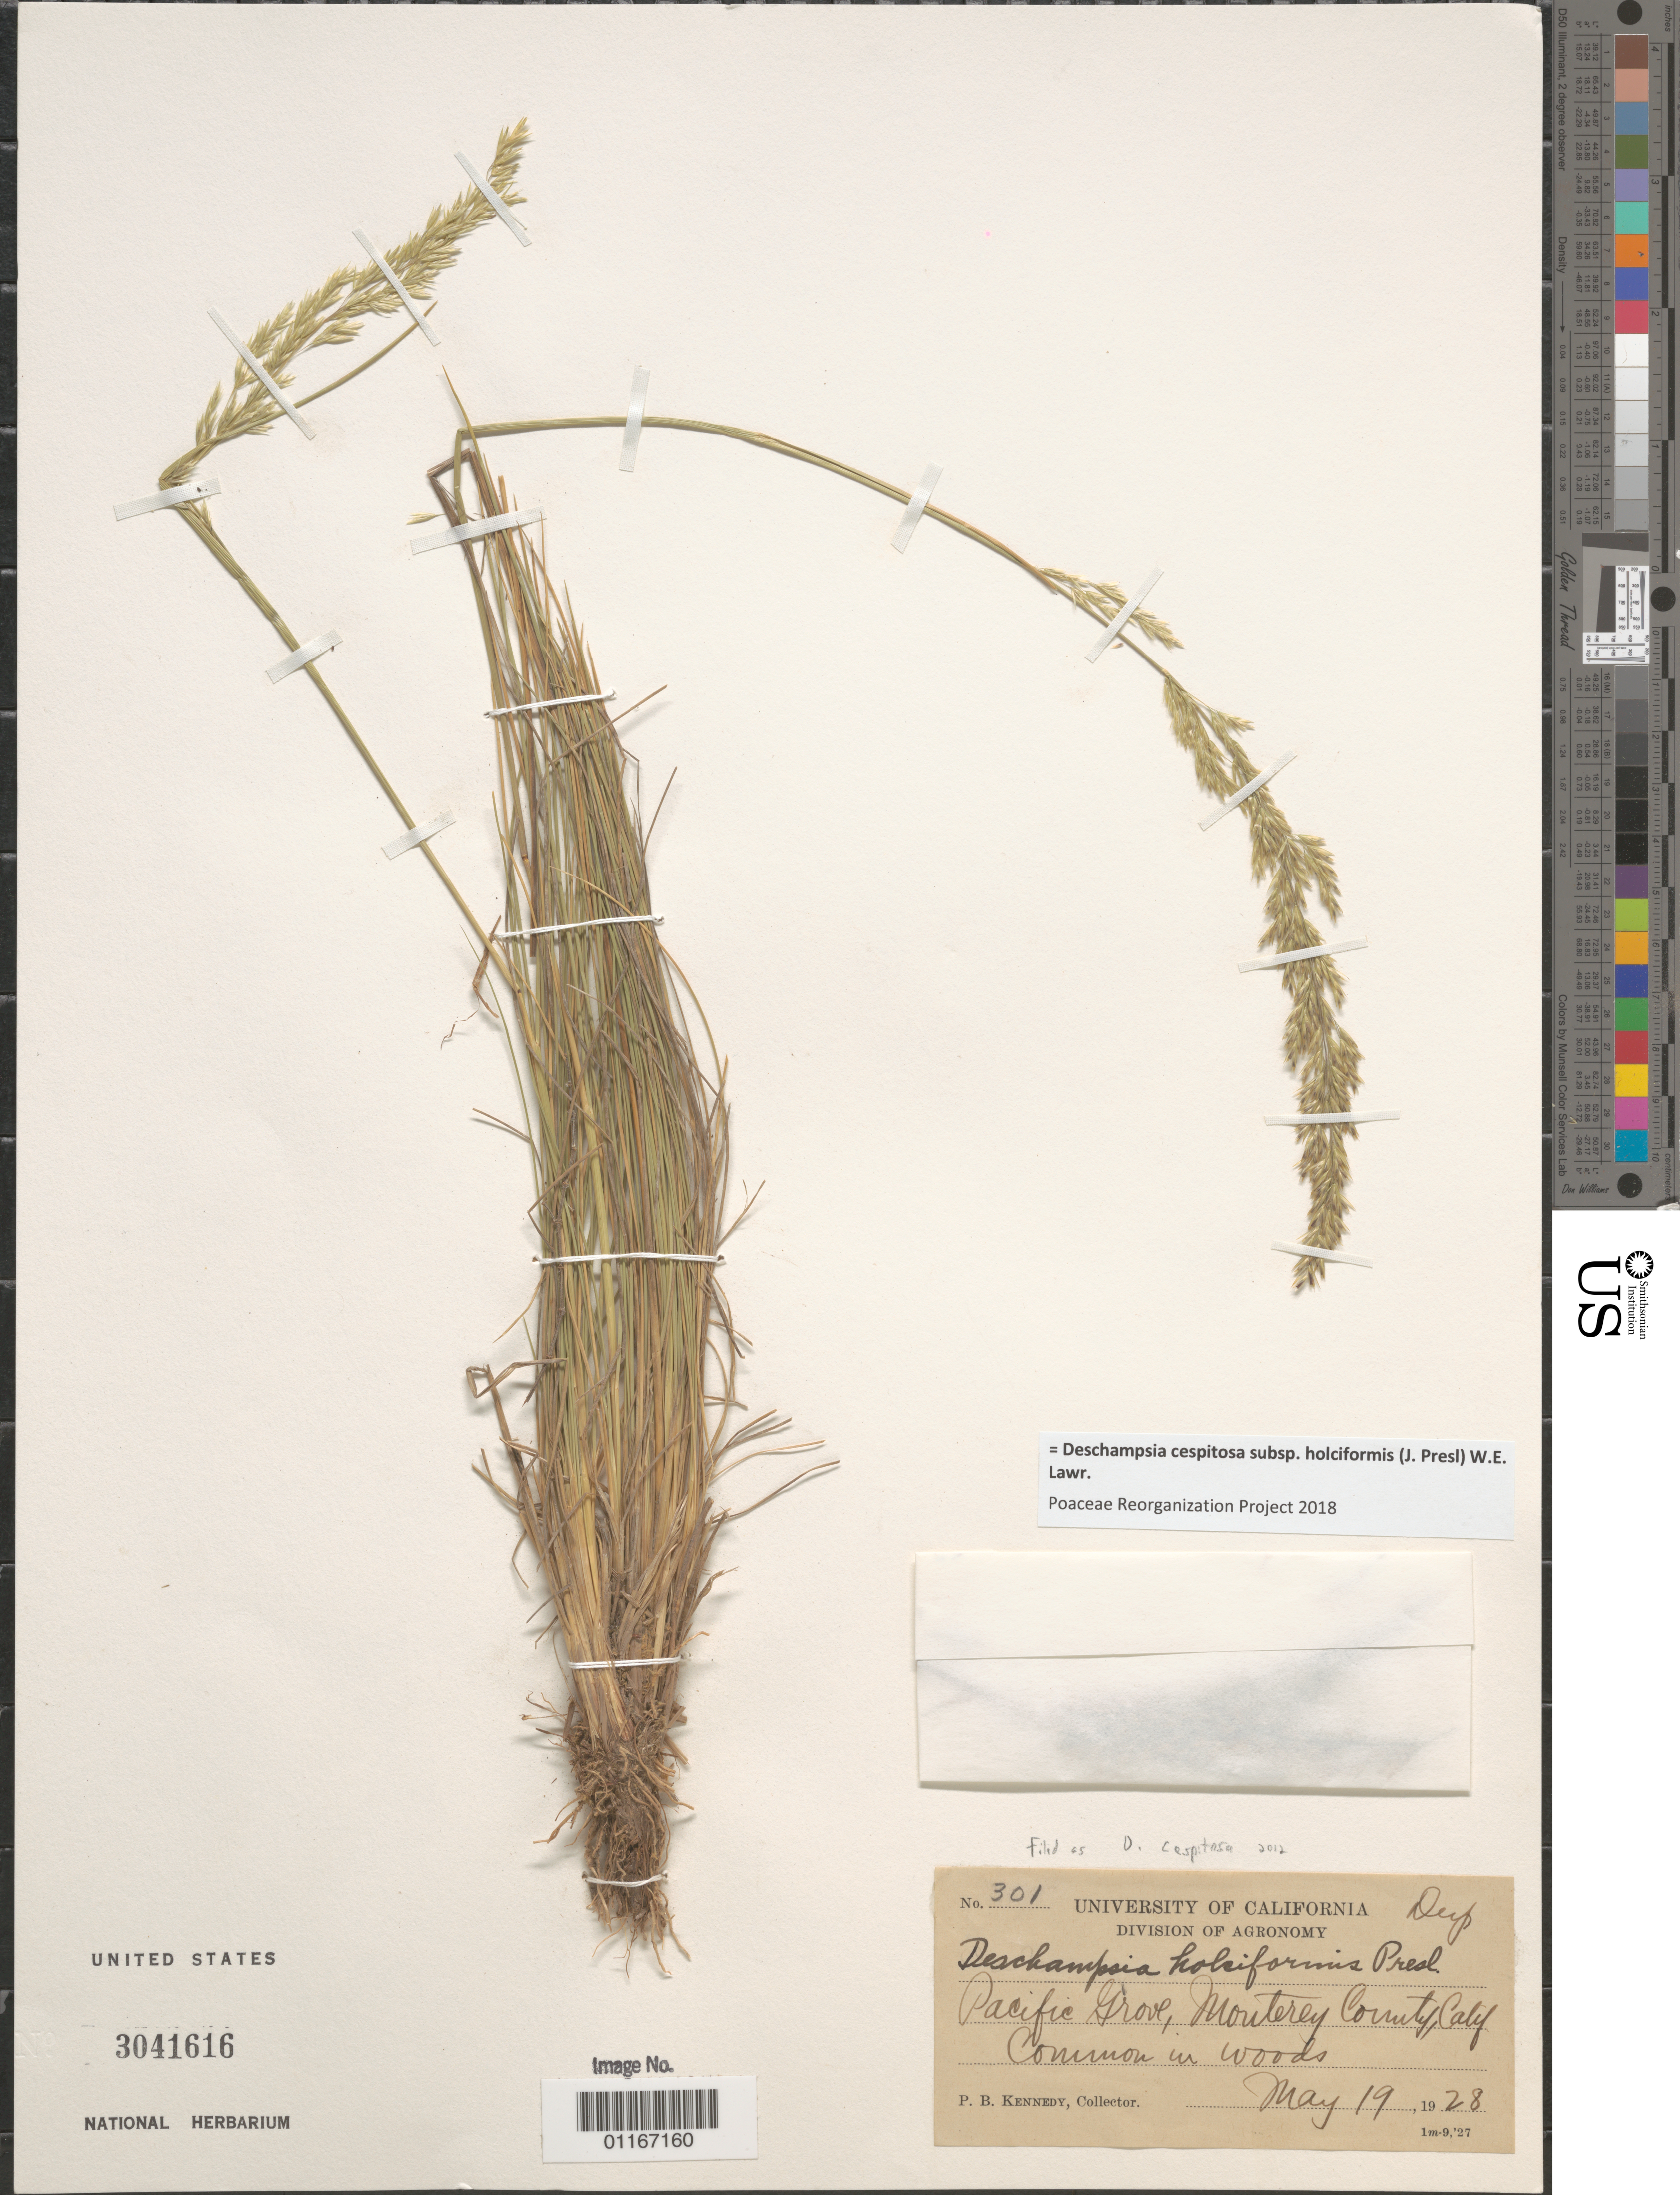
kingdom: Plantae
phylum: Tracheophyta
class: Liliopsida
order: Poales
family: Poaceae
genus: Deschampsia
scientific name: Deschampsia cespitosa subsp. holciformis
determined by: Poaceae Reorganization Project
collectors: P. B. Kennedy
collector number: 301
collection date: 1928-05-19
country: United States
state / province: California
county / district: Monterey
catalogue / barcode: US 3041616